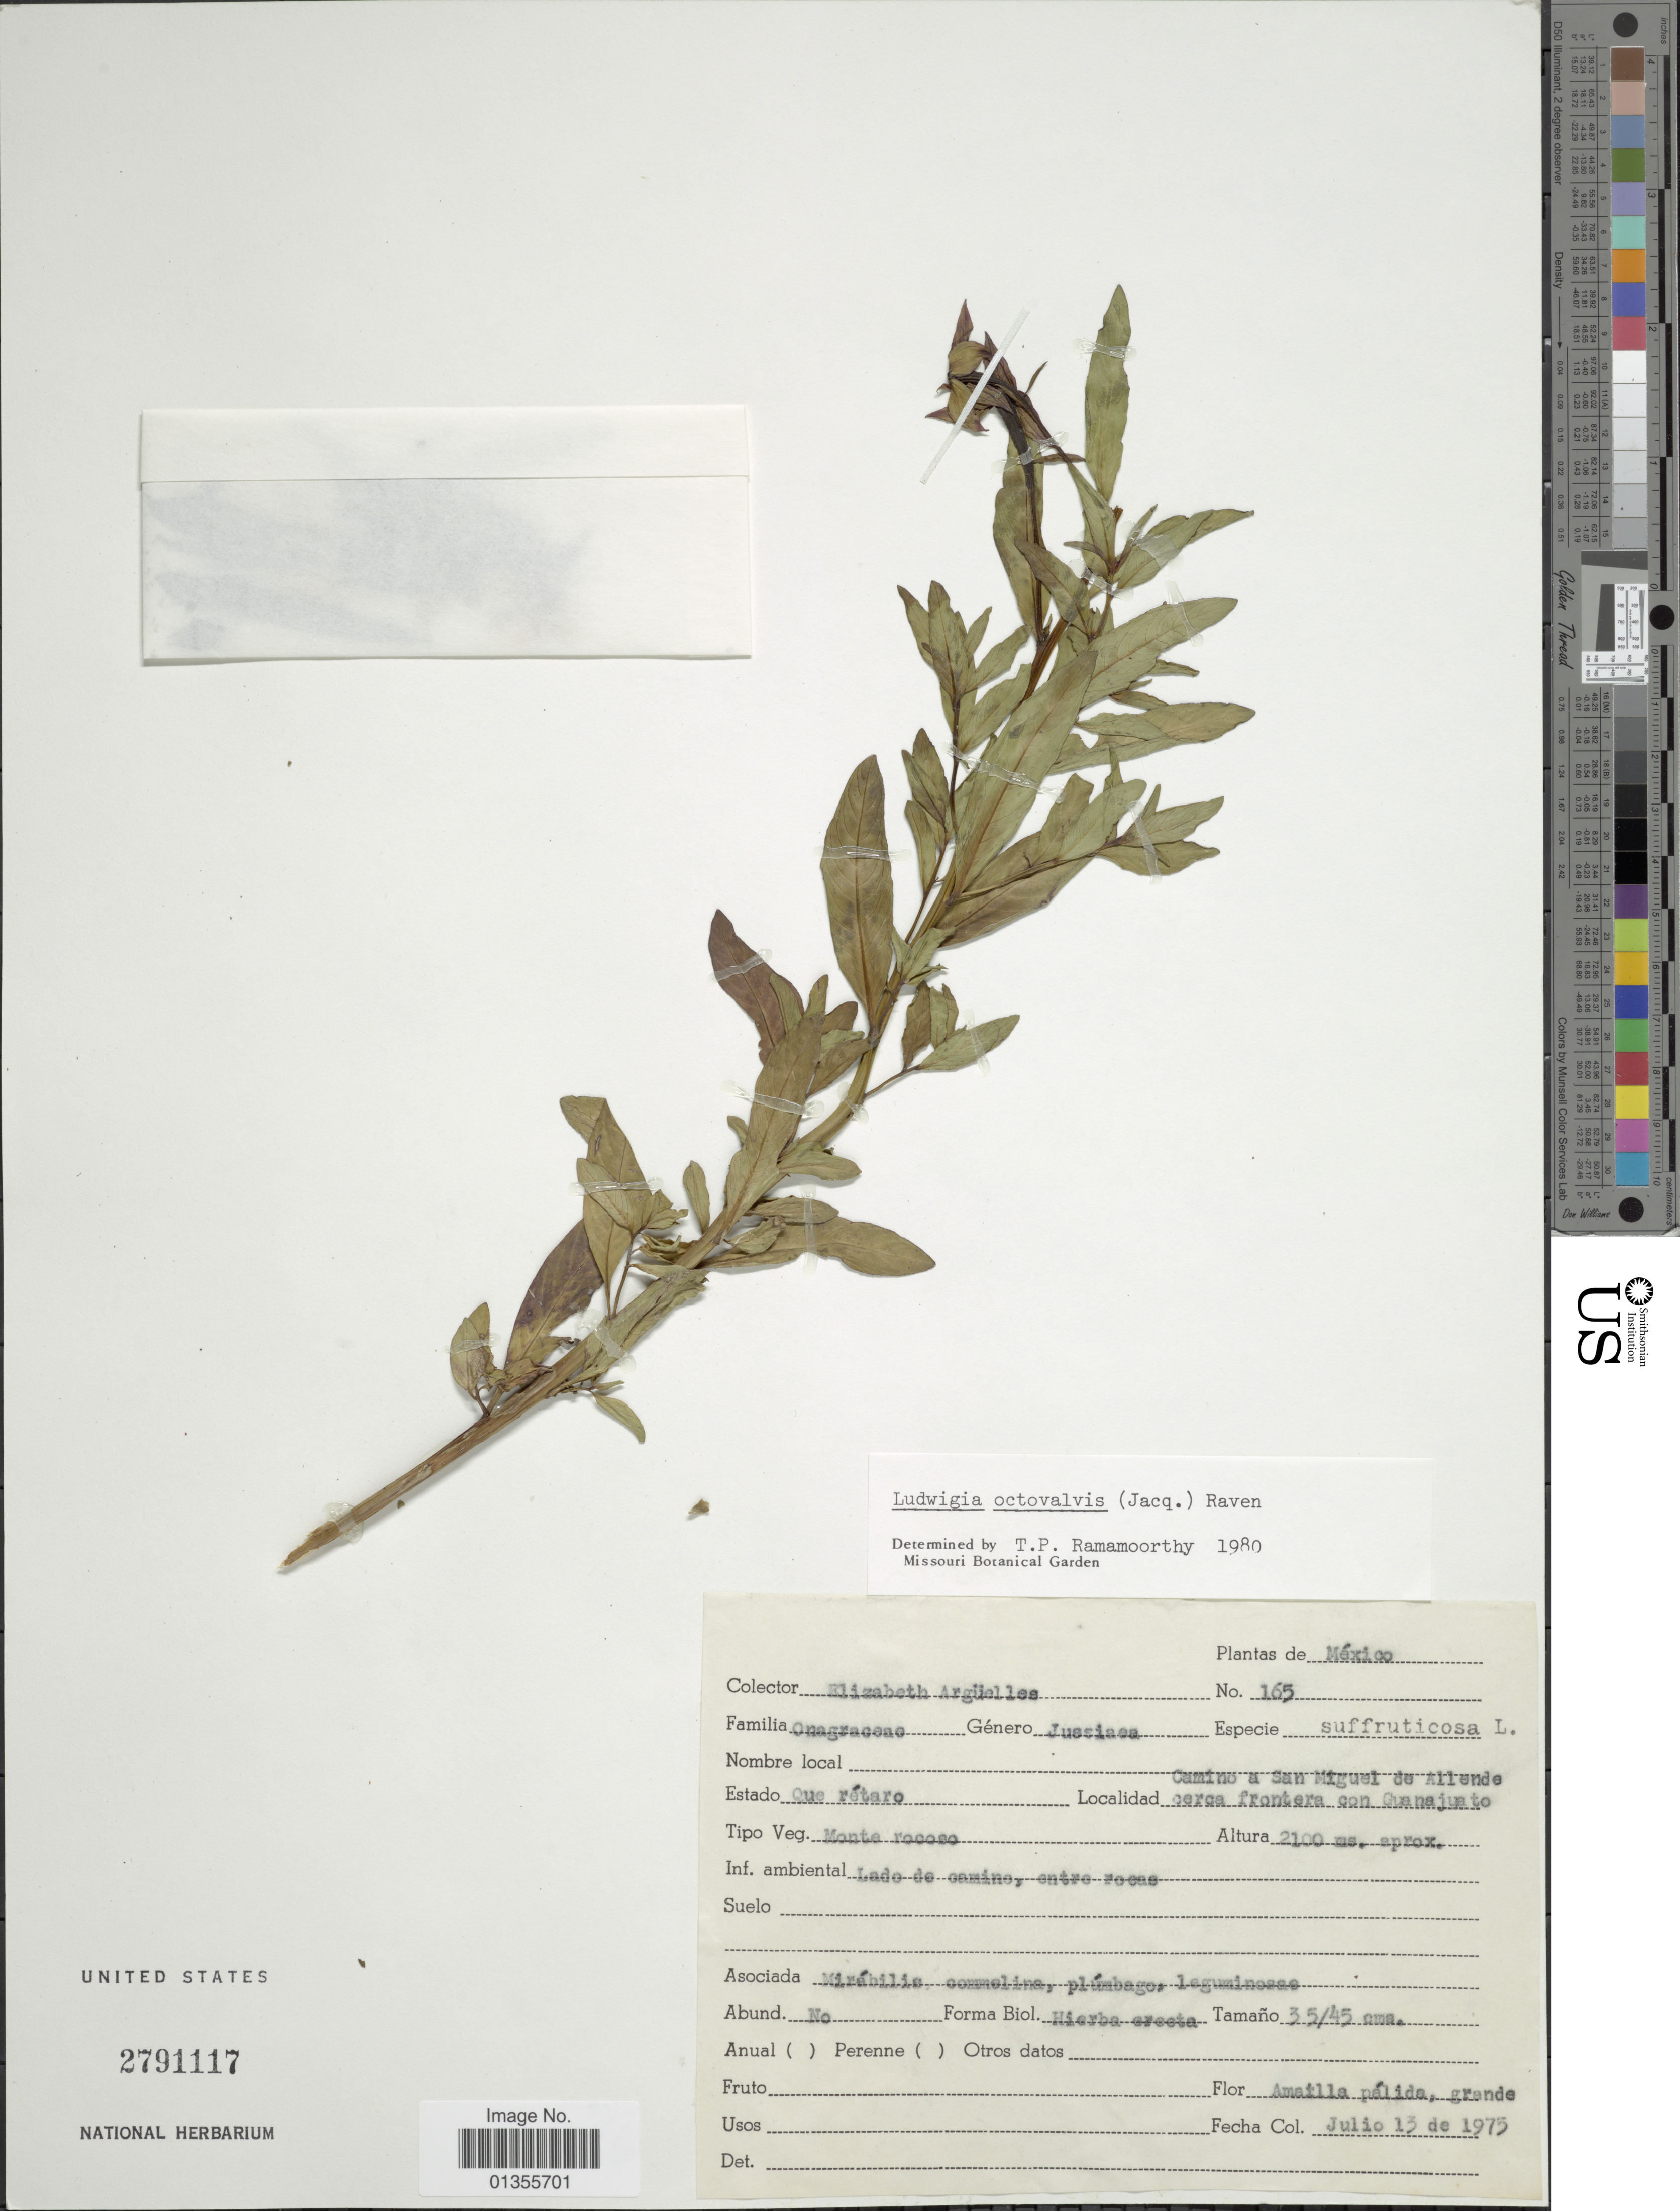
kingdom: Plantae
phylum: Tracheophyta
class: Magnoliopsida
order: Myrtales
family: Onagraceae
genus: Ludwigia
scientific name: Ludwigia octovalvis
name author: (Jacq.) P.H. Raven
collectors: E. Argüelles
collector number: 165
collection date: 1975-07-13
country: Mexico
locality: Camino a San Miguel de Allende cerca frontera con Guanajuato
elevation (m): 2100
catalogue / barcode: US 2791117